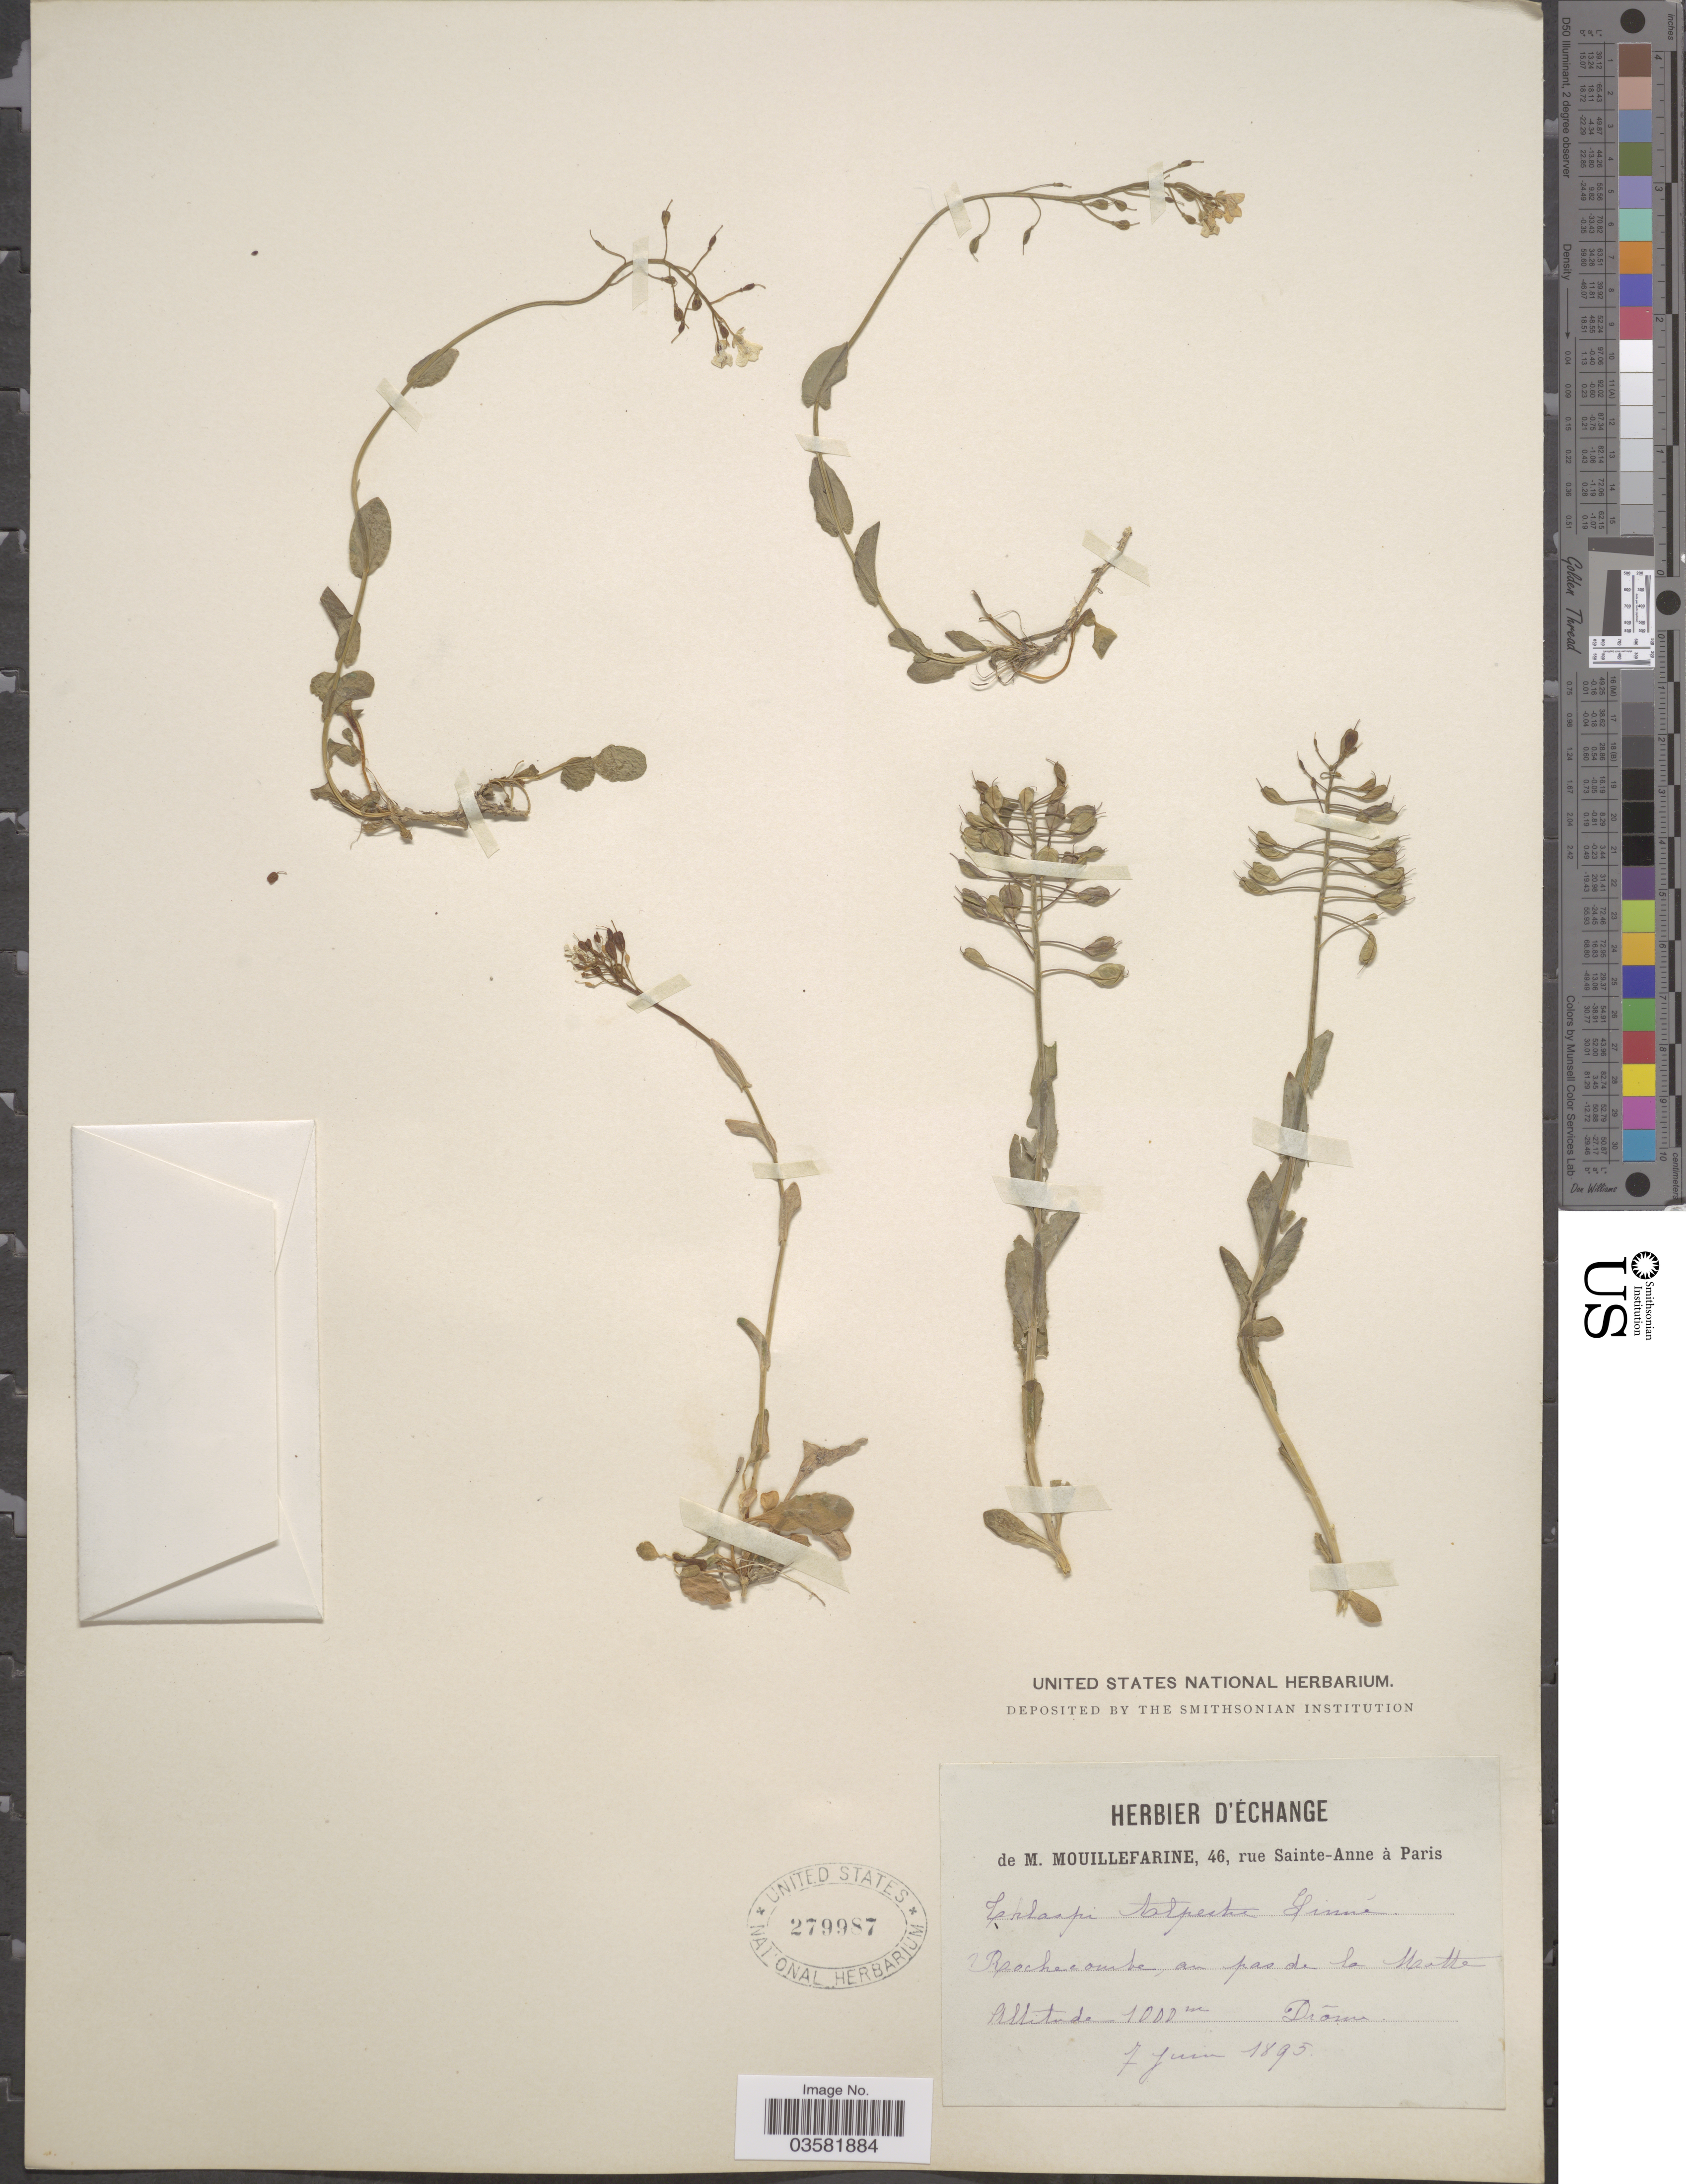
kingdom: Plantae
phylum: Tracheophyta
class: Magnoliopsida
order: Brassicales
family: Brassicaceae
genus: Thlaspi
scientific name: Thlaspi alpestre L. nom. illeg.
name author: L.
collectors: M. Mouillefarine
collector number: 46?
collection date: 1895-06-07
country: France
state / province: Auvergne-Rhône-Alpes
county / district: Drôme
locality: Rochecombe, au pas de la Motte. Drôme.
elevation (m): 1000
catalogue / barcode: US 279987